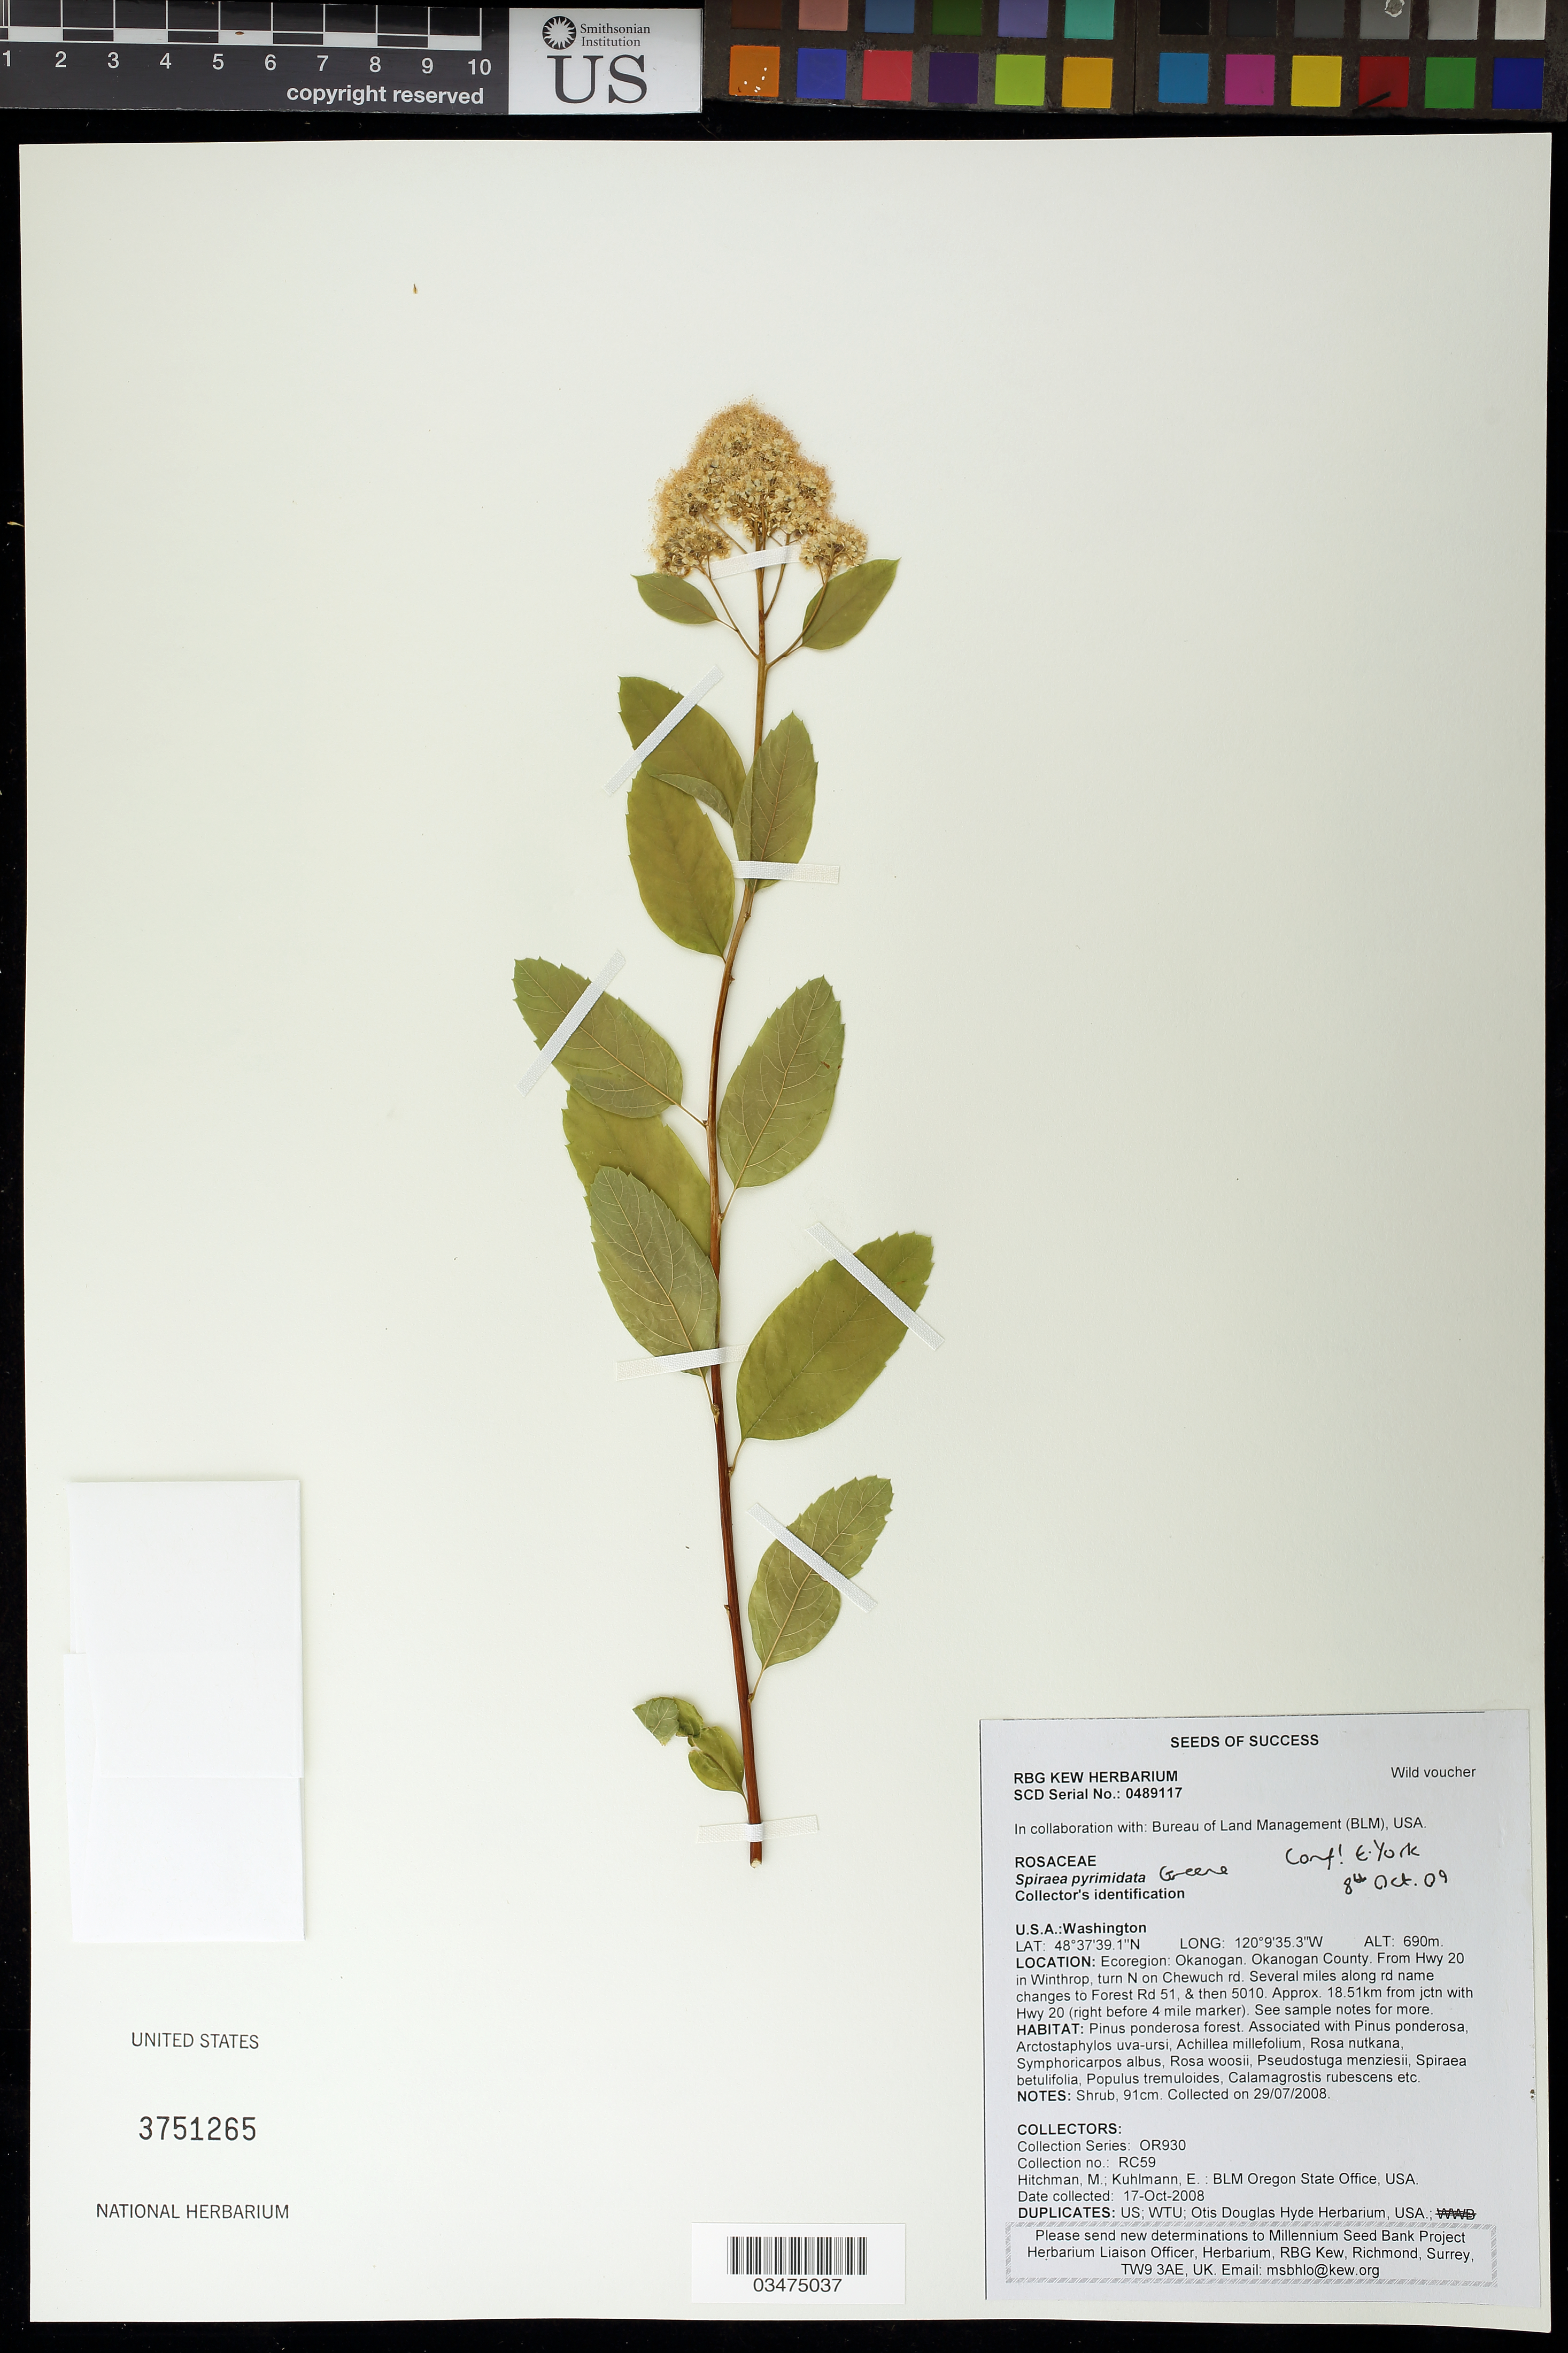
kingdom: Plantae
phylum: Tracheophyta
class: Magnoliopsida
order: Rosales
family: Rosaceae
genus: Spiraea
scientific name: Spiraea pyramidata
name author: Greene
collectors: M. Hitchman & E. Kuhlmann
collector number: OR930-RC59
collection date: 2008-07-29 or 2008-10-17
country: United States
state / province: Washington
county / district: Okanogan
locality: Forest Rd 51, 18.51 km from jct with Hwy 20 (right before 4 mile marker)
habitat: Pinus ponderosa forest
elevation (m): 690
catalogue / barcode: US 3751265